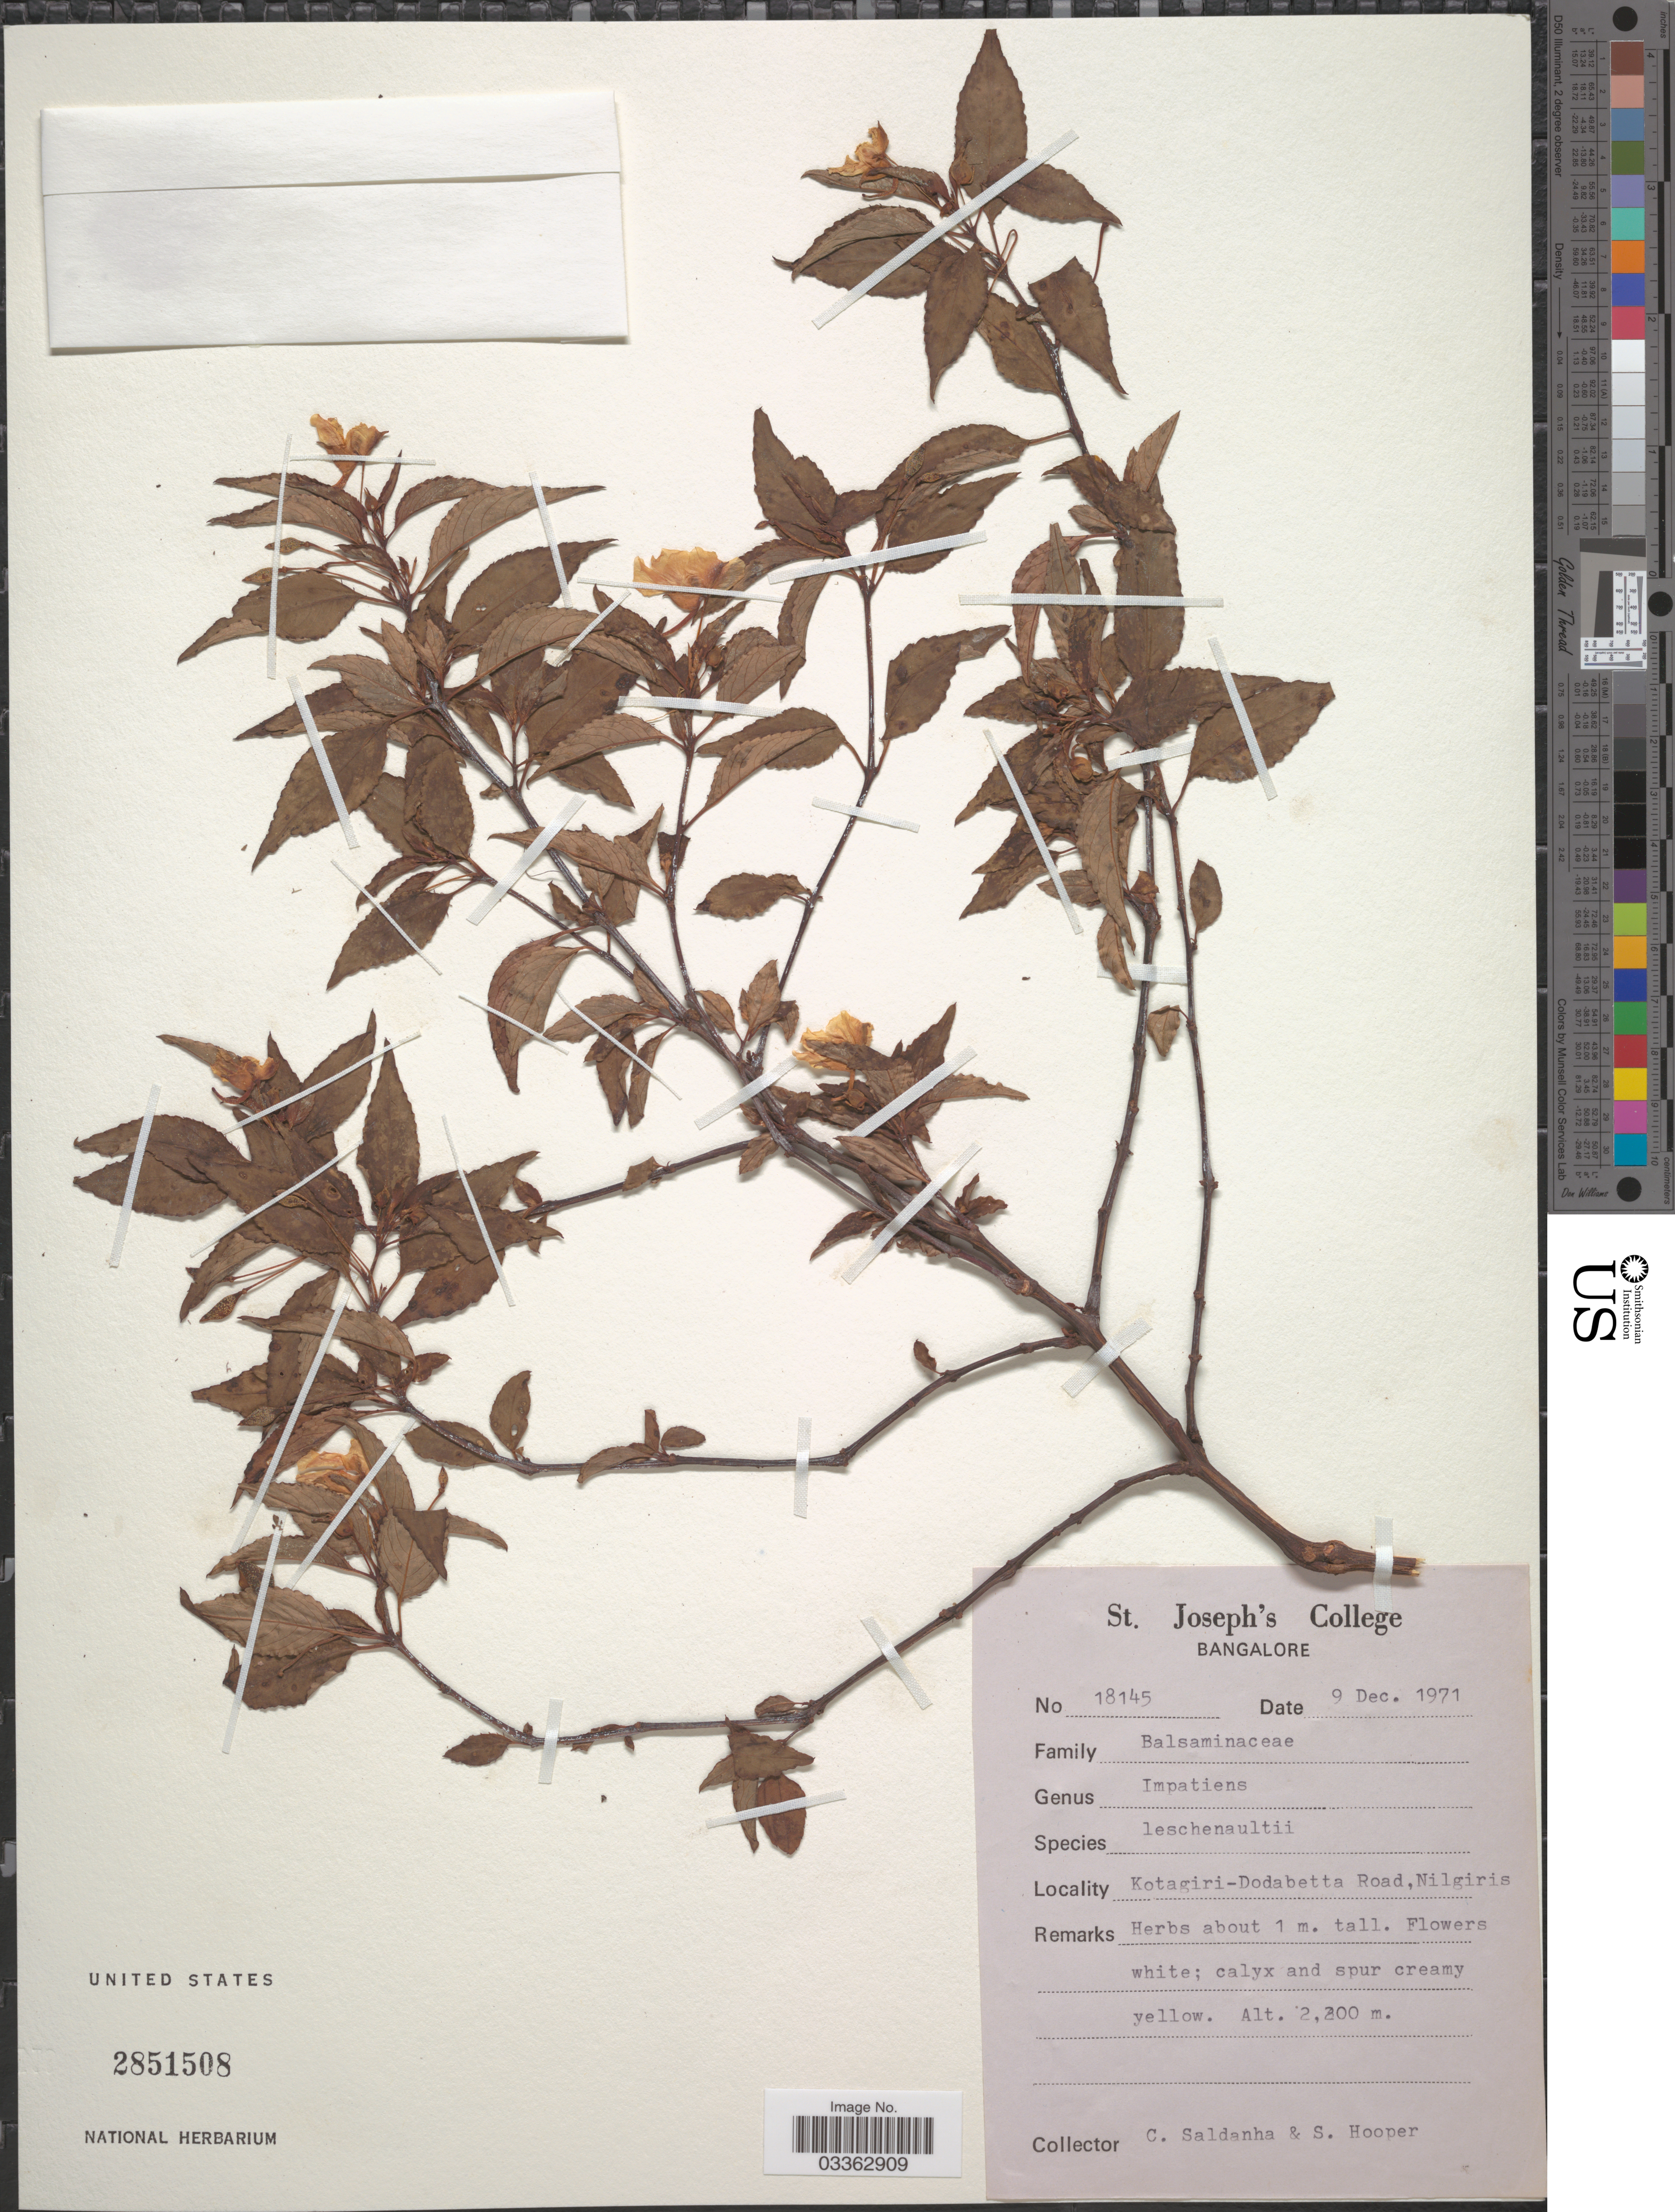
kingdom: Plantae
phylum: Tracheophyta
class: Magnoliopsida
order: Ericales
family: Balsaminaceae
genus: Impatiens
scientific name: Impatiens leschenaultii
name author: Wall.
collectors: C. Saldanha & S. S. Hooper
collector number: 18145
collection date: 1971-12-09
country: India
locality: Kotagiri-Dodabetta Road, Nilgiris.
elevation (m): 2200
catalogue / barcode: US 2851508